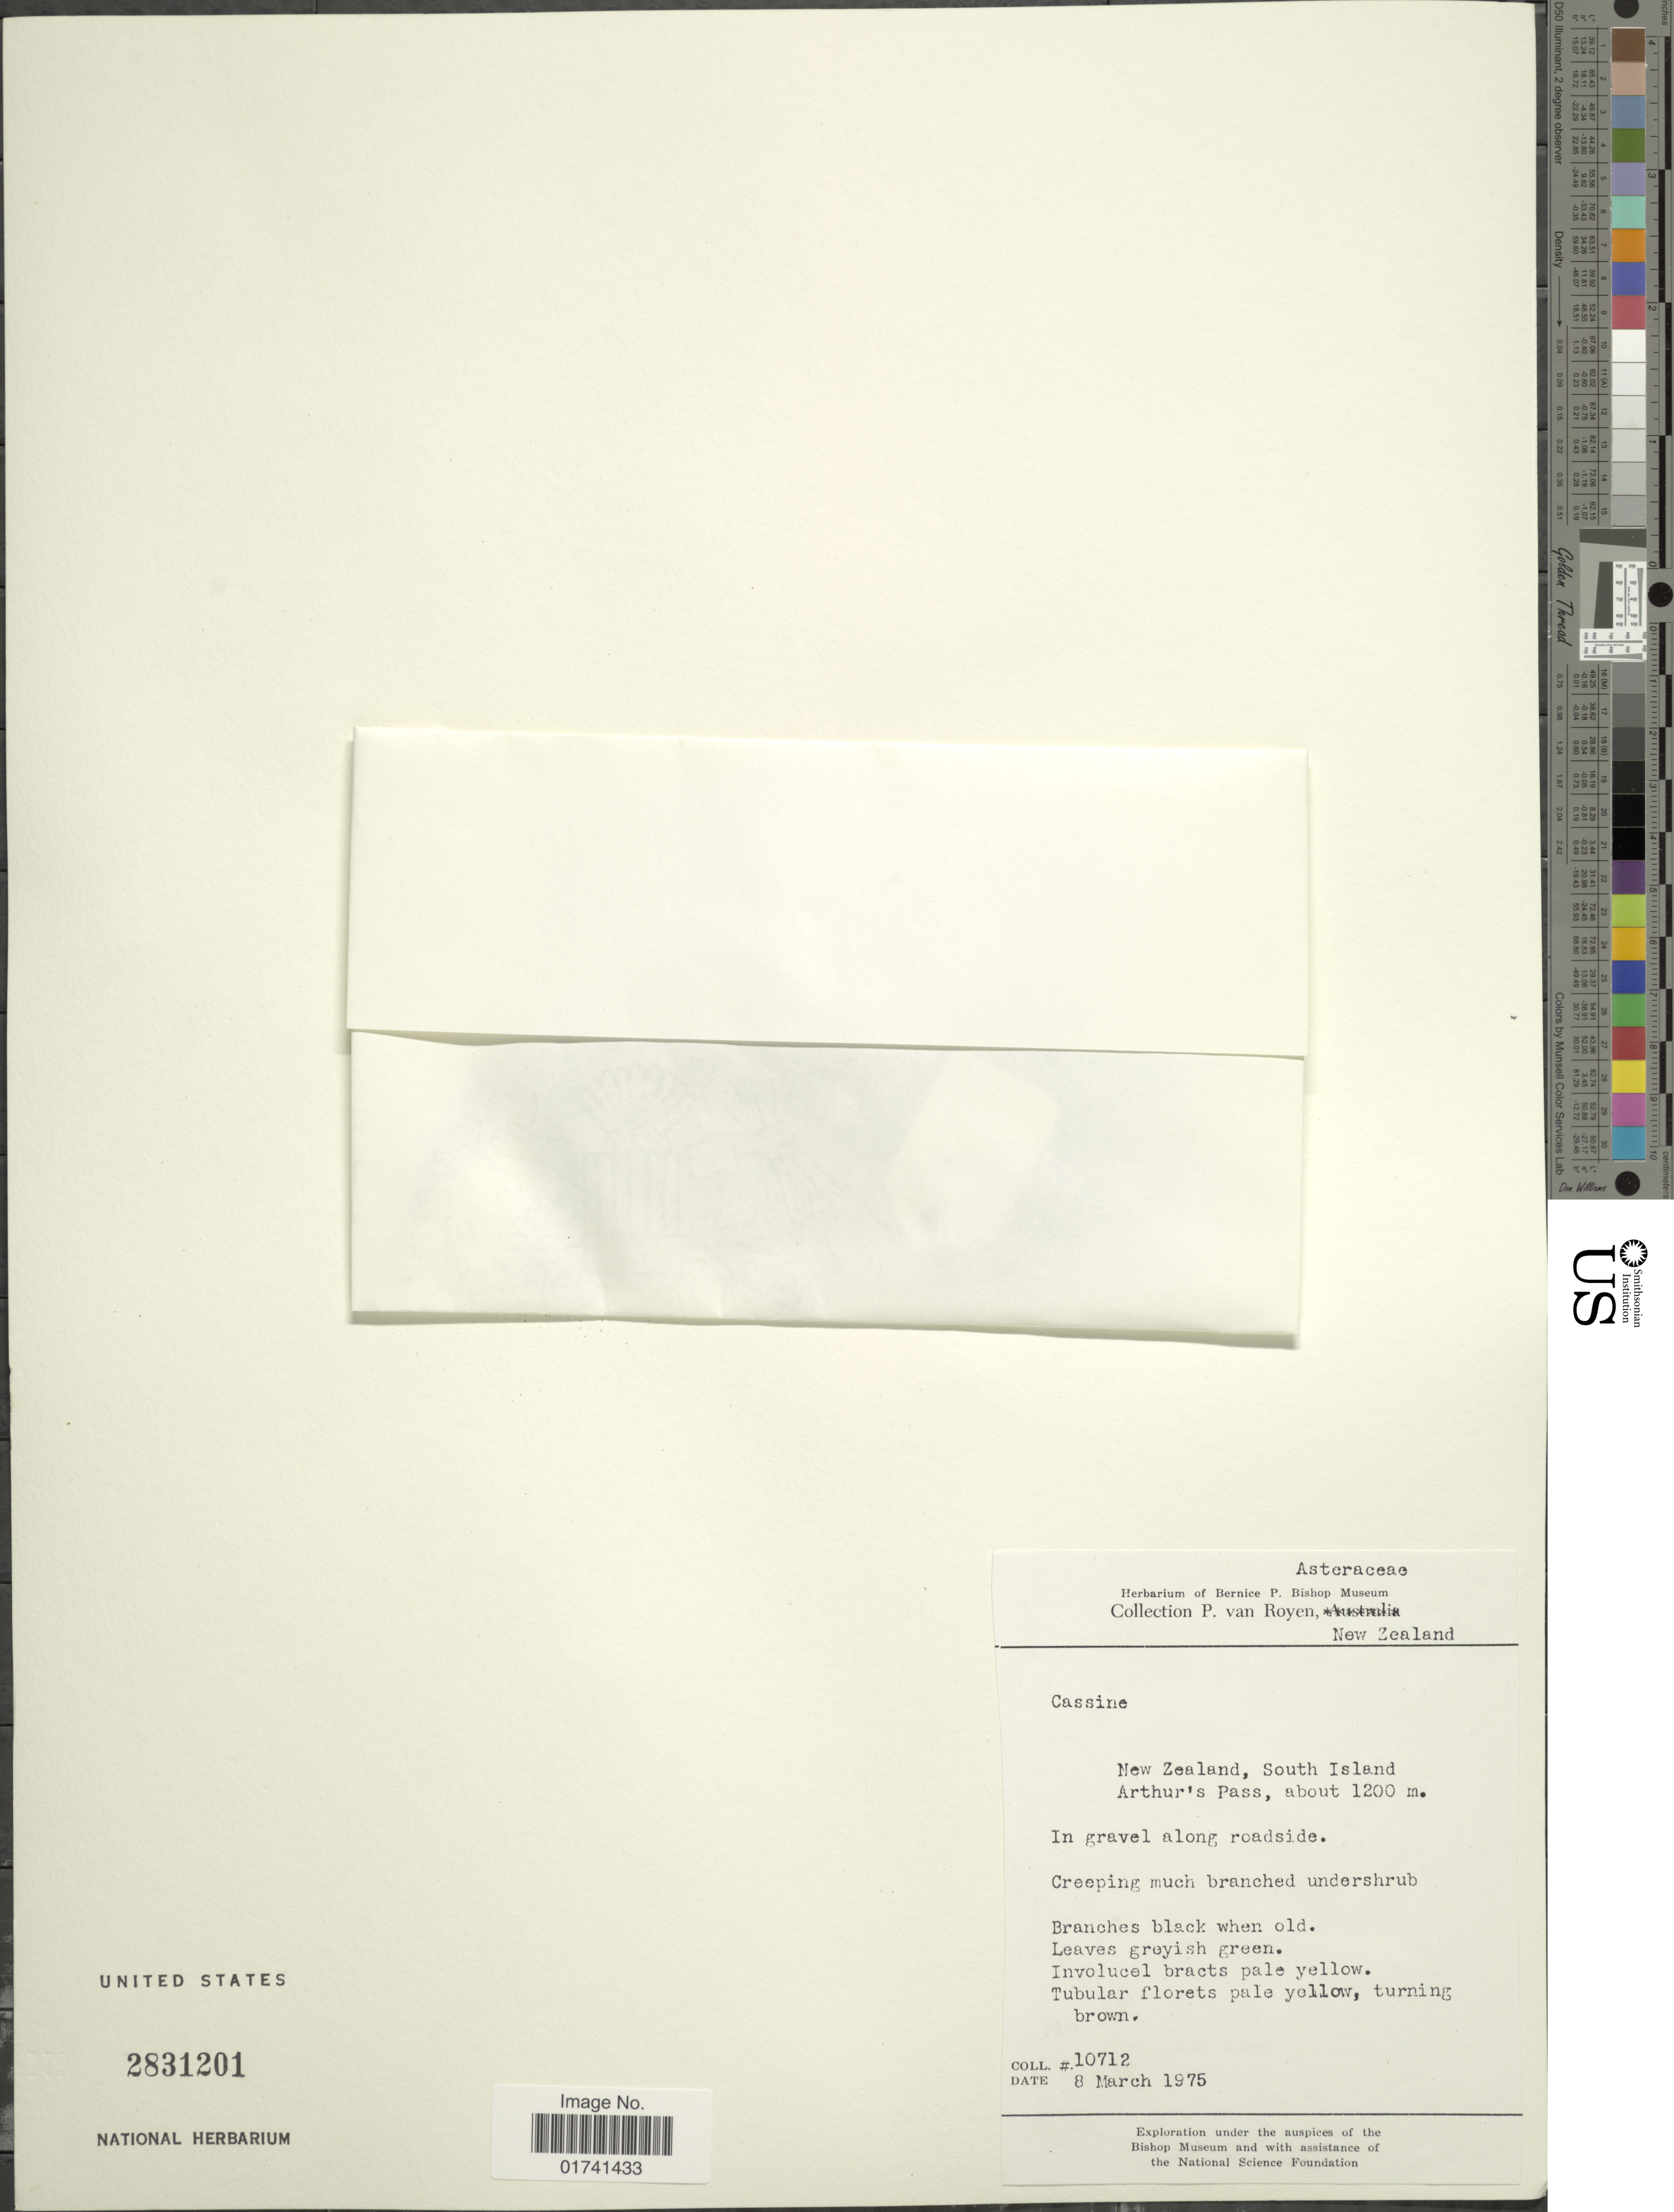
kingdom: Plantae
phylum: Tracheophyta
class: Magnoliopsida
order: Asterales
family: Asteraceae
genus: Cassinia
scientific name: Cassinia sp.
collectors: P. van Royen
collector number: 10712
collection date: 1975-03-08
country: New Zealand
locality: South Island, Arthur's Pass, in gravel along roadside.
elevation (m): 1200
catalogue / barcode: US 2831201